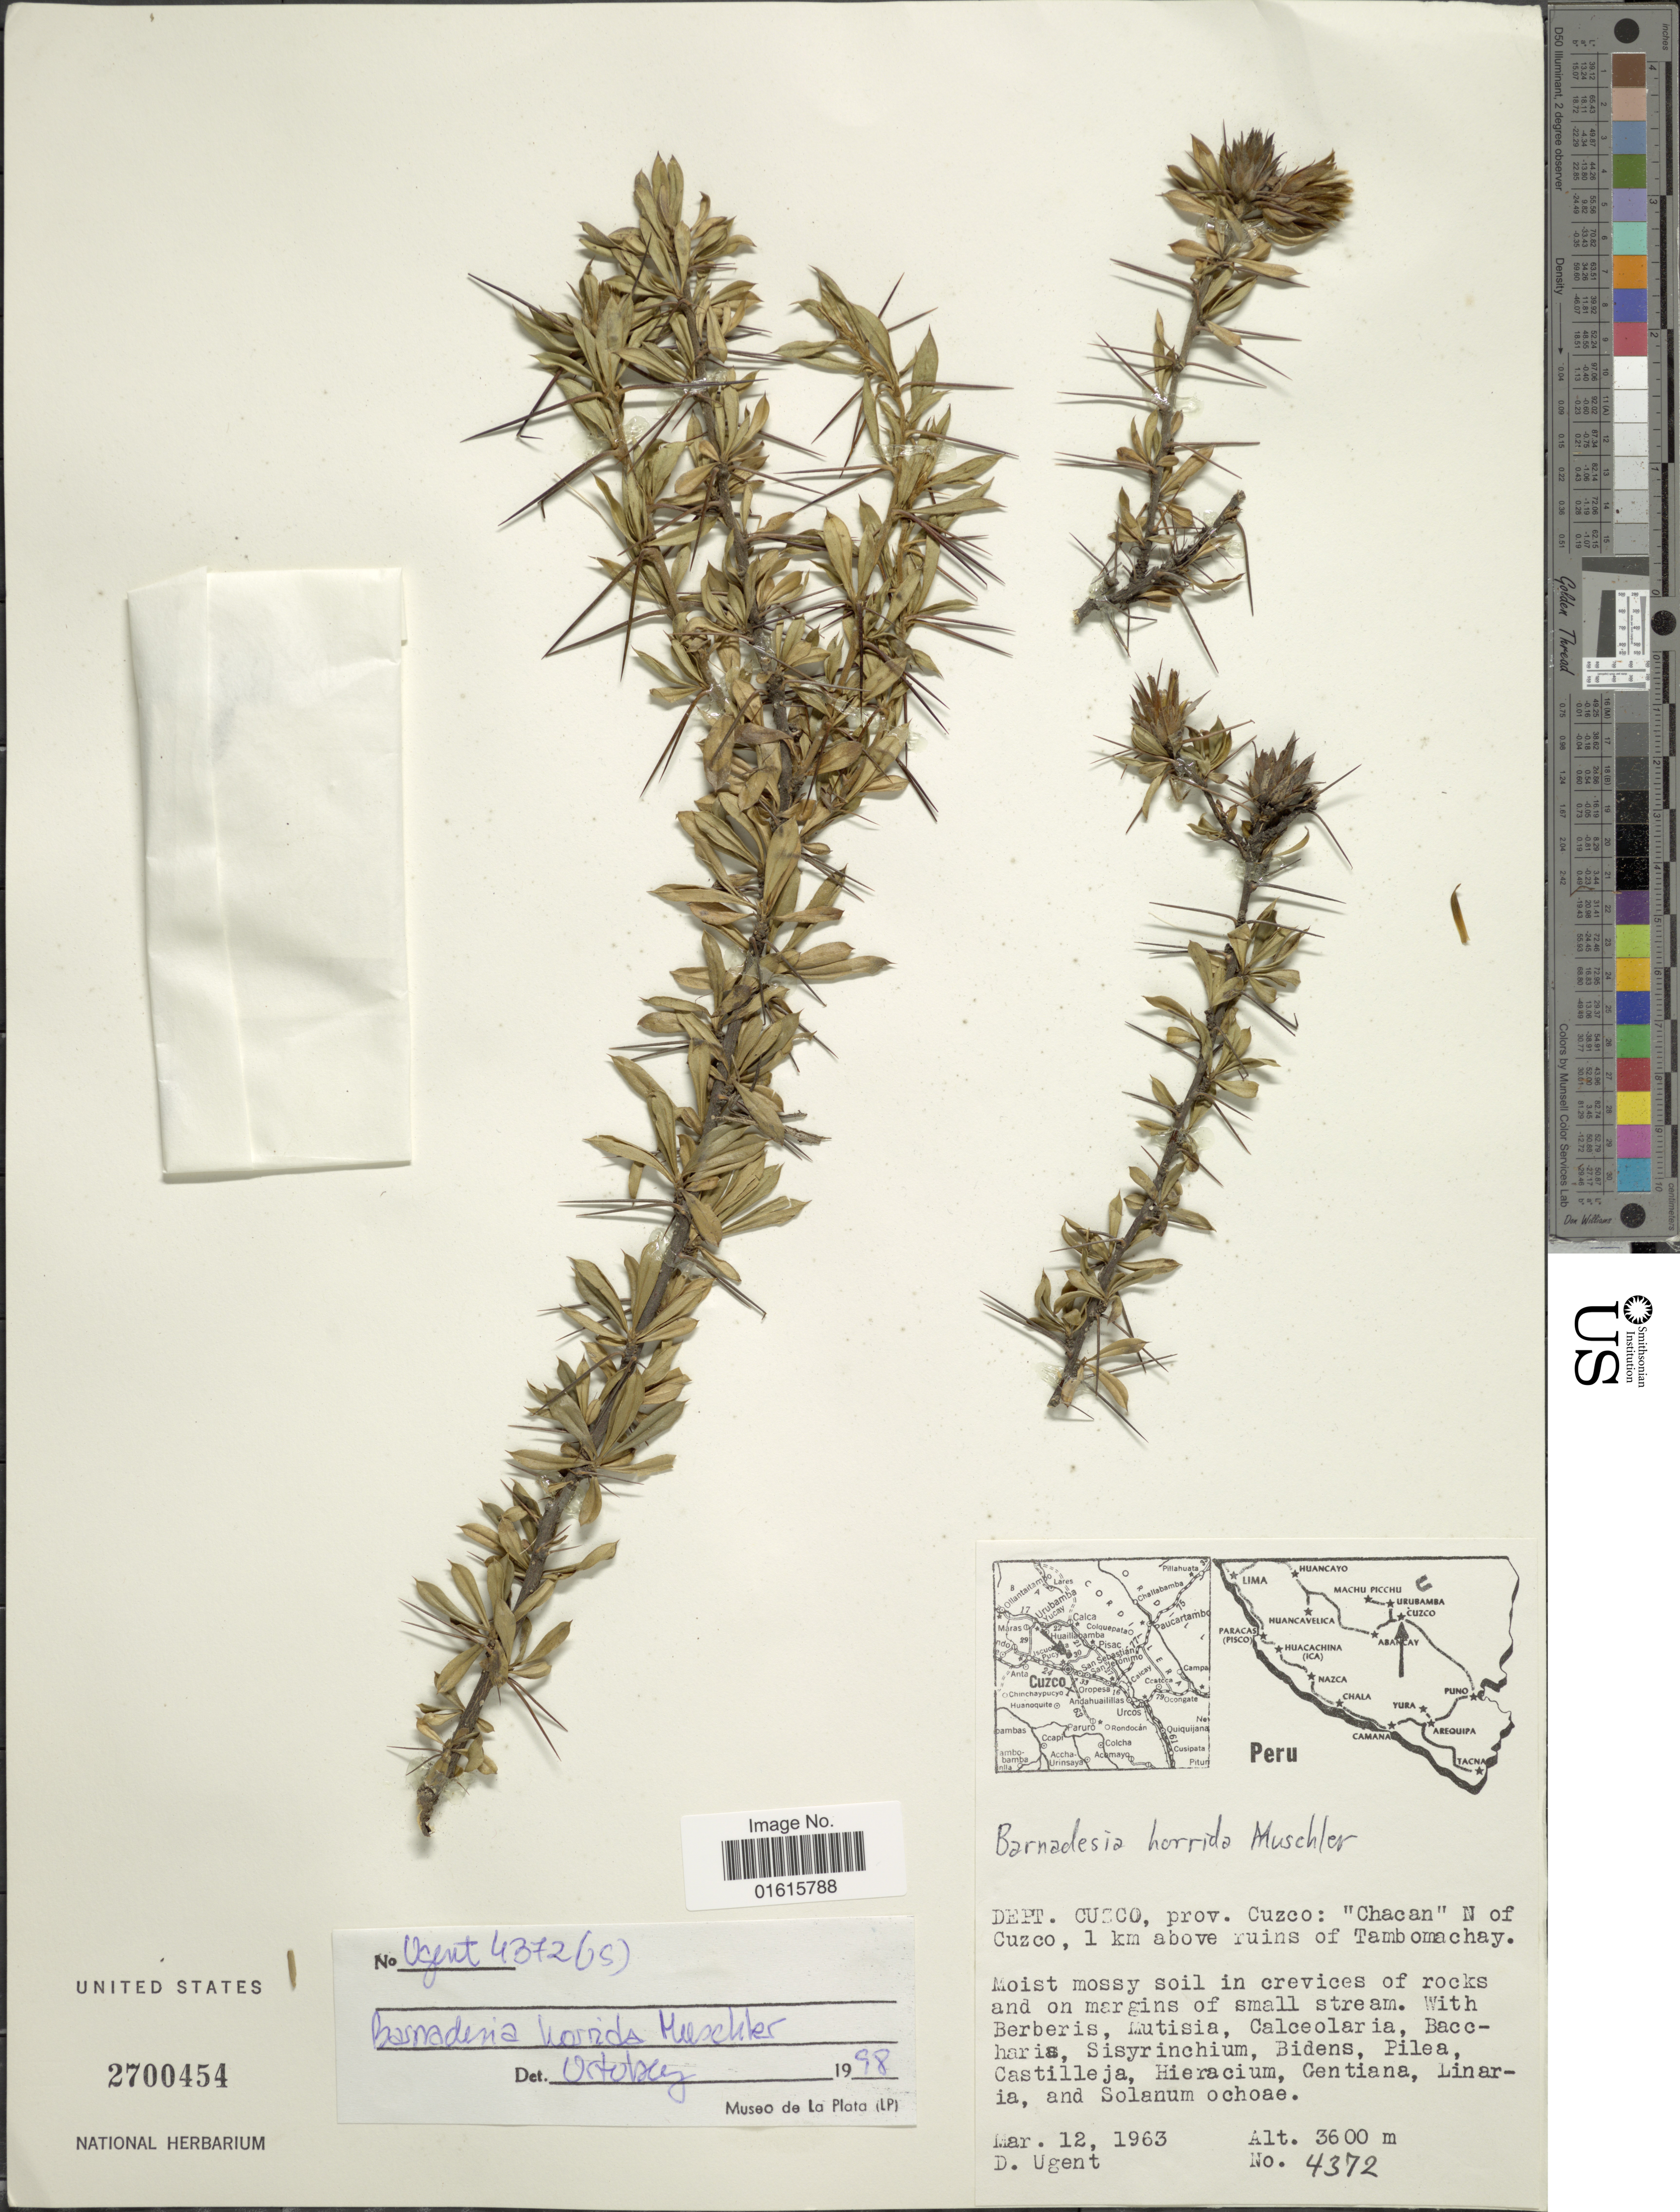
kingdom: Plantae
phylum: Tracheophyta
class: Magnoliopsida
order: Asterales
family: Asteraceae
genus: Barnadesia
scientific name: Barnadesia horrida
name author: Muschl.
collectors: D. Ugent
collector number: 4372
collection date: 1963-03-12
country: Peru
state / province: Cusco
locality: Prov. Cuzco: "Chacan" N of Cuzco, 1 km above ruins of Tambomachay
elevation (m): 3600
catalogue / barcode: US 2700454